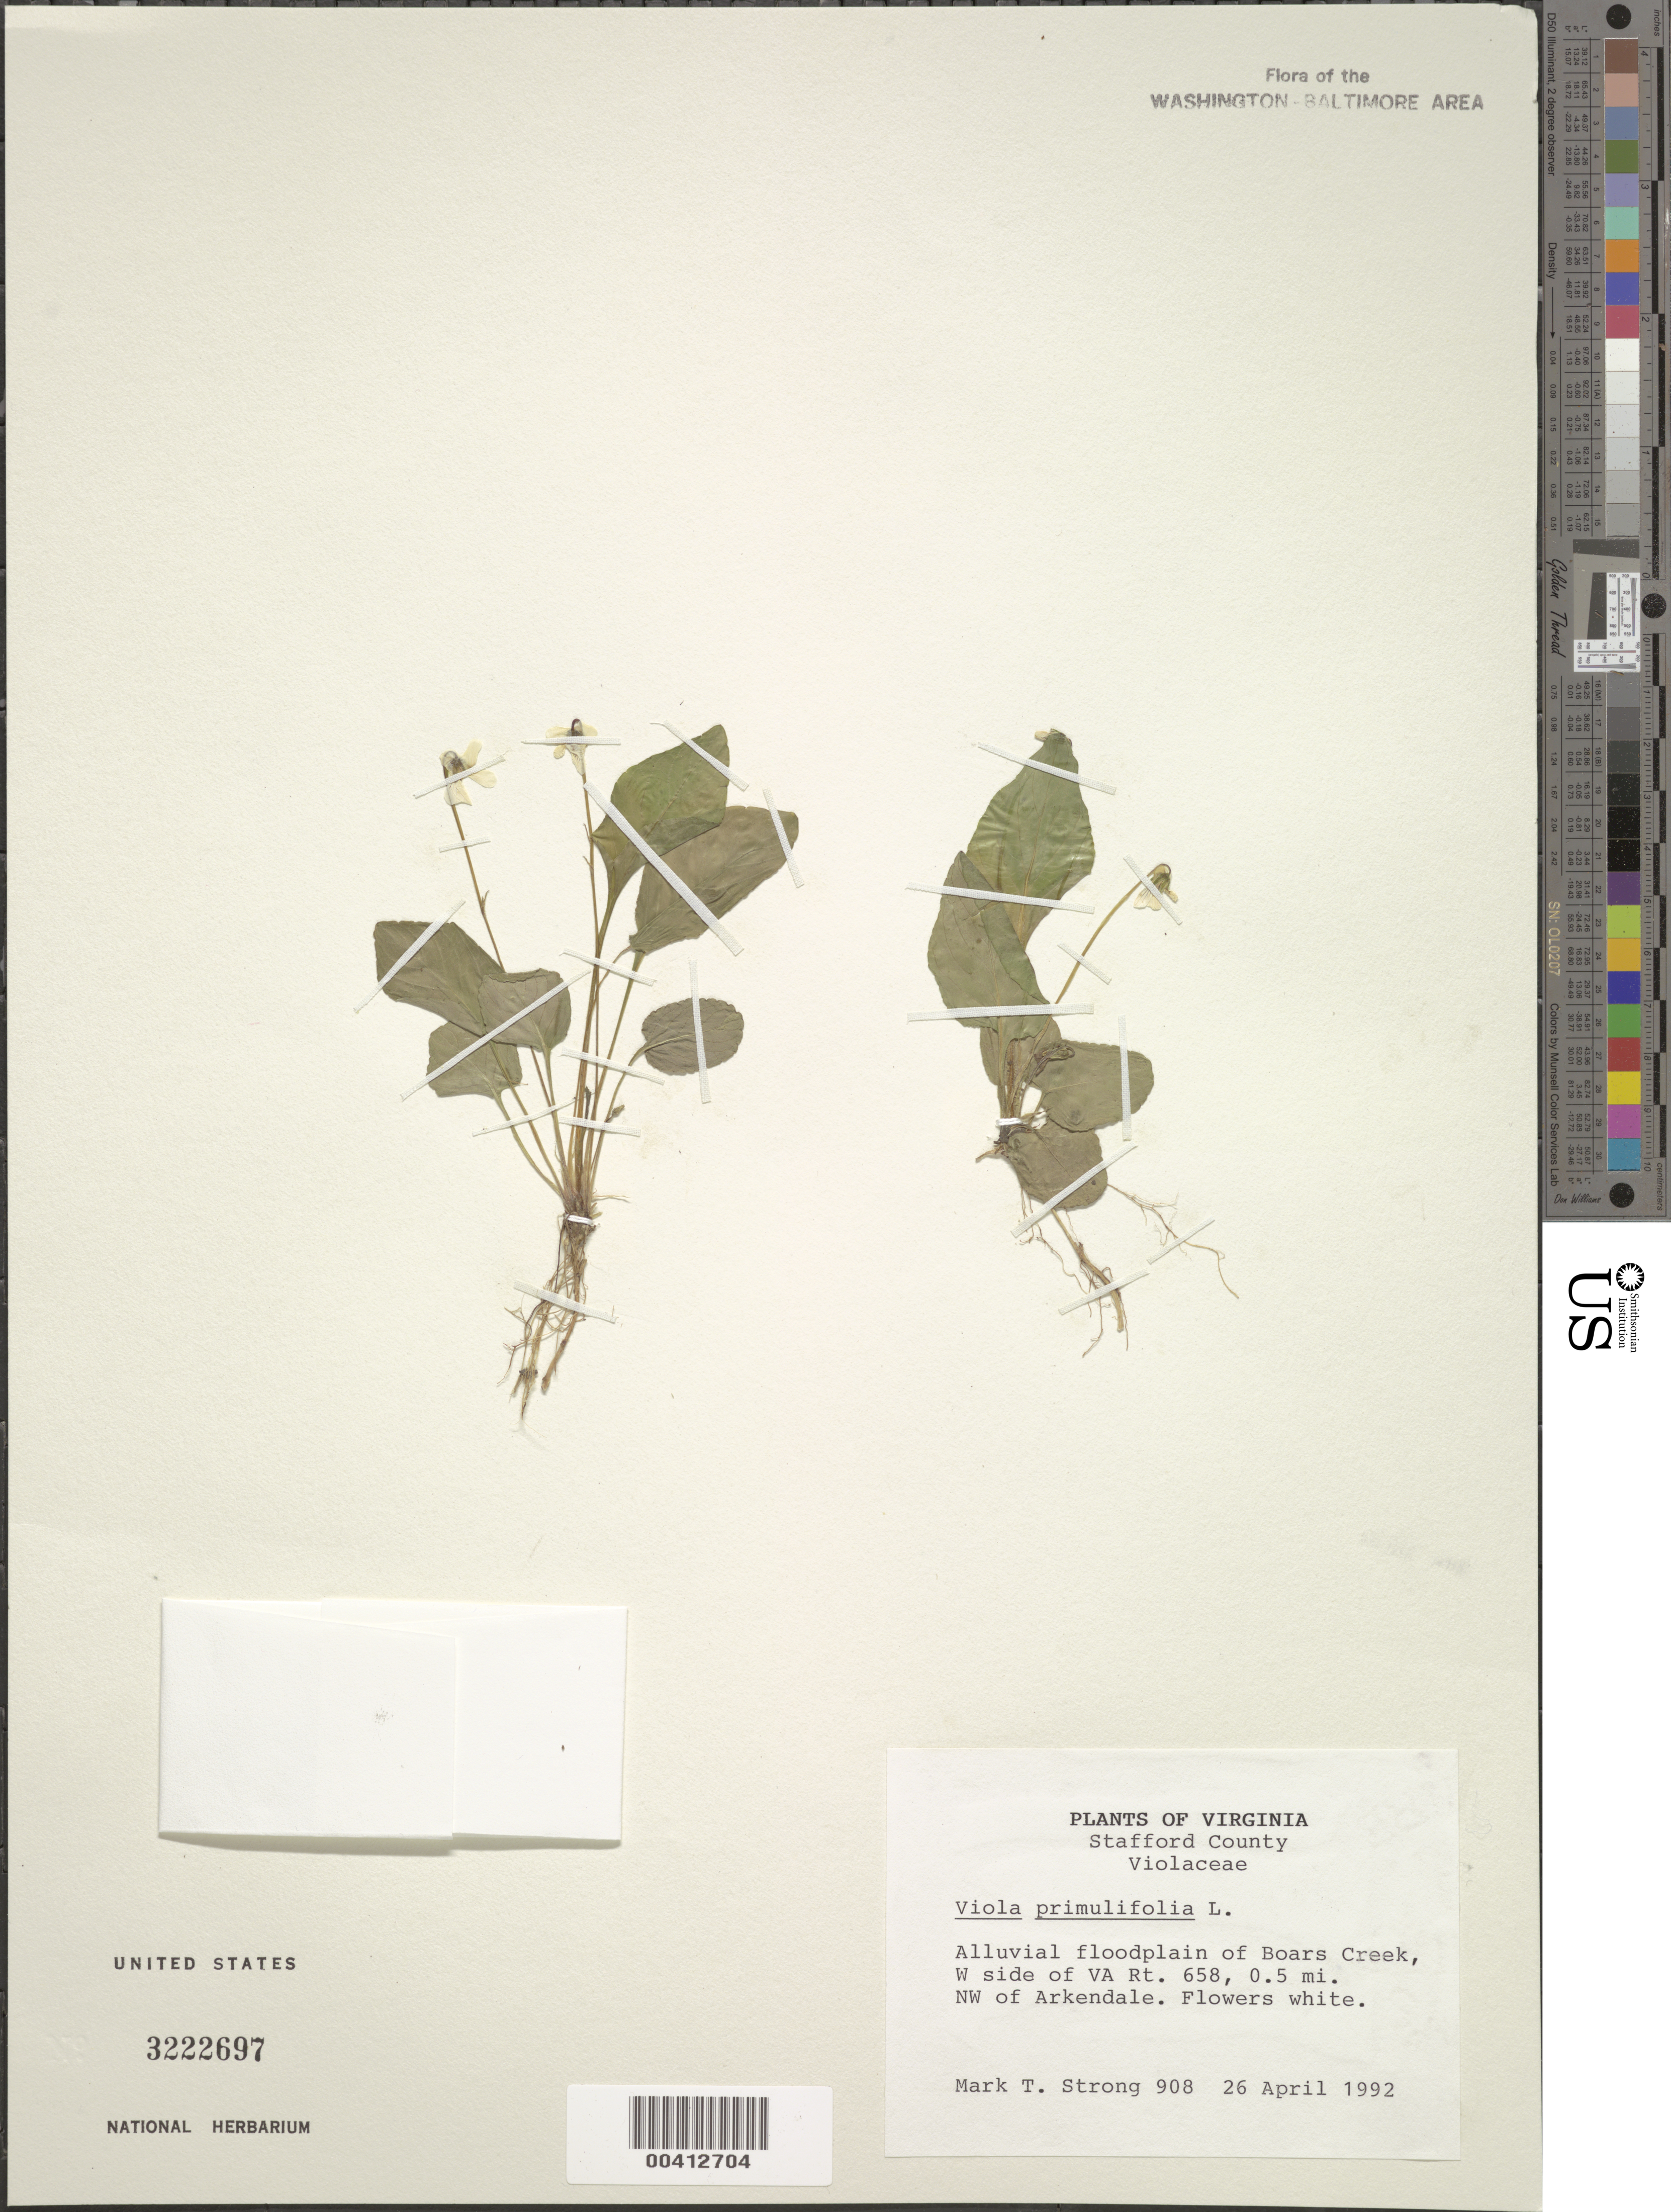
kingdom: Plantae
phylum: Tracheophyta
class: Magnoliopsida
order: Malpighiales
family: Violaceae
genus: Viola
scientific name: Viola primulifolia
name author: L.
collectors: M. T. Strong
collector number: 908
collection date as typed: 26 Apr 1992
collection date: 1992-04-26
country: United States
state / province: Virginia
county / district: Stafford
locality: Boars Creek, W side of Va Tr 658, NW of Arkendale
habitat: Floodplain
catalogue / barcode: US 3222697